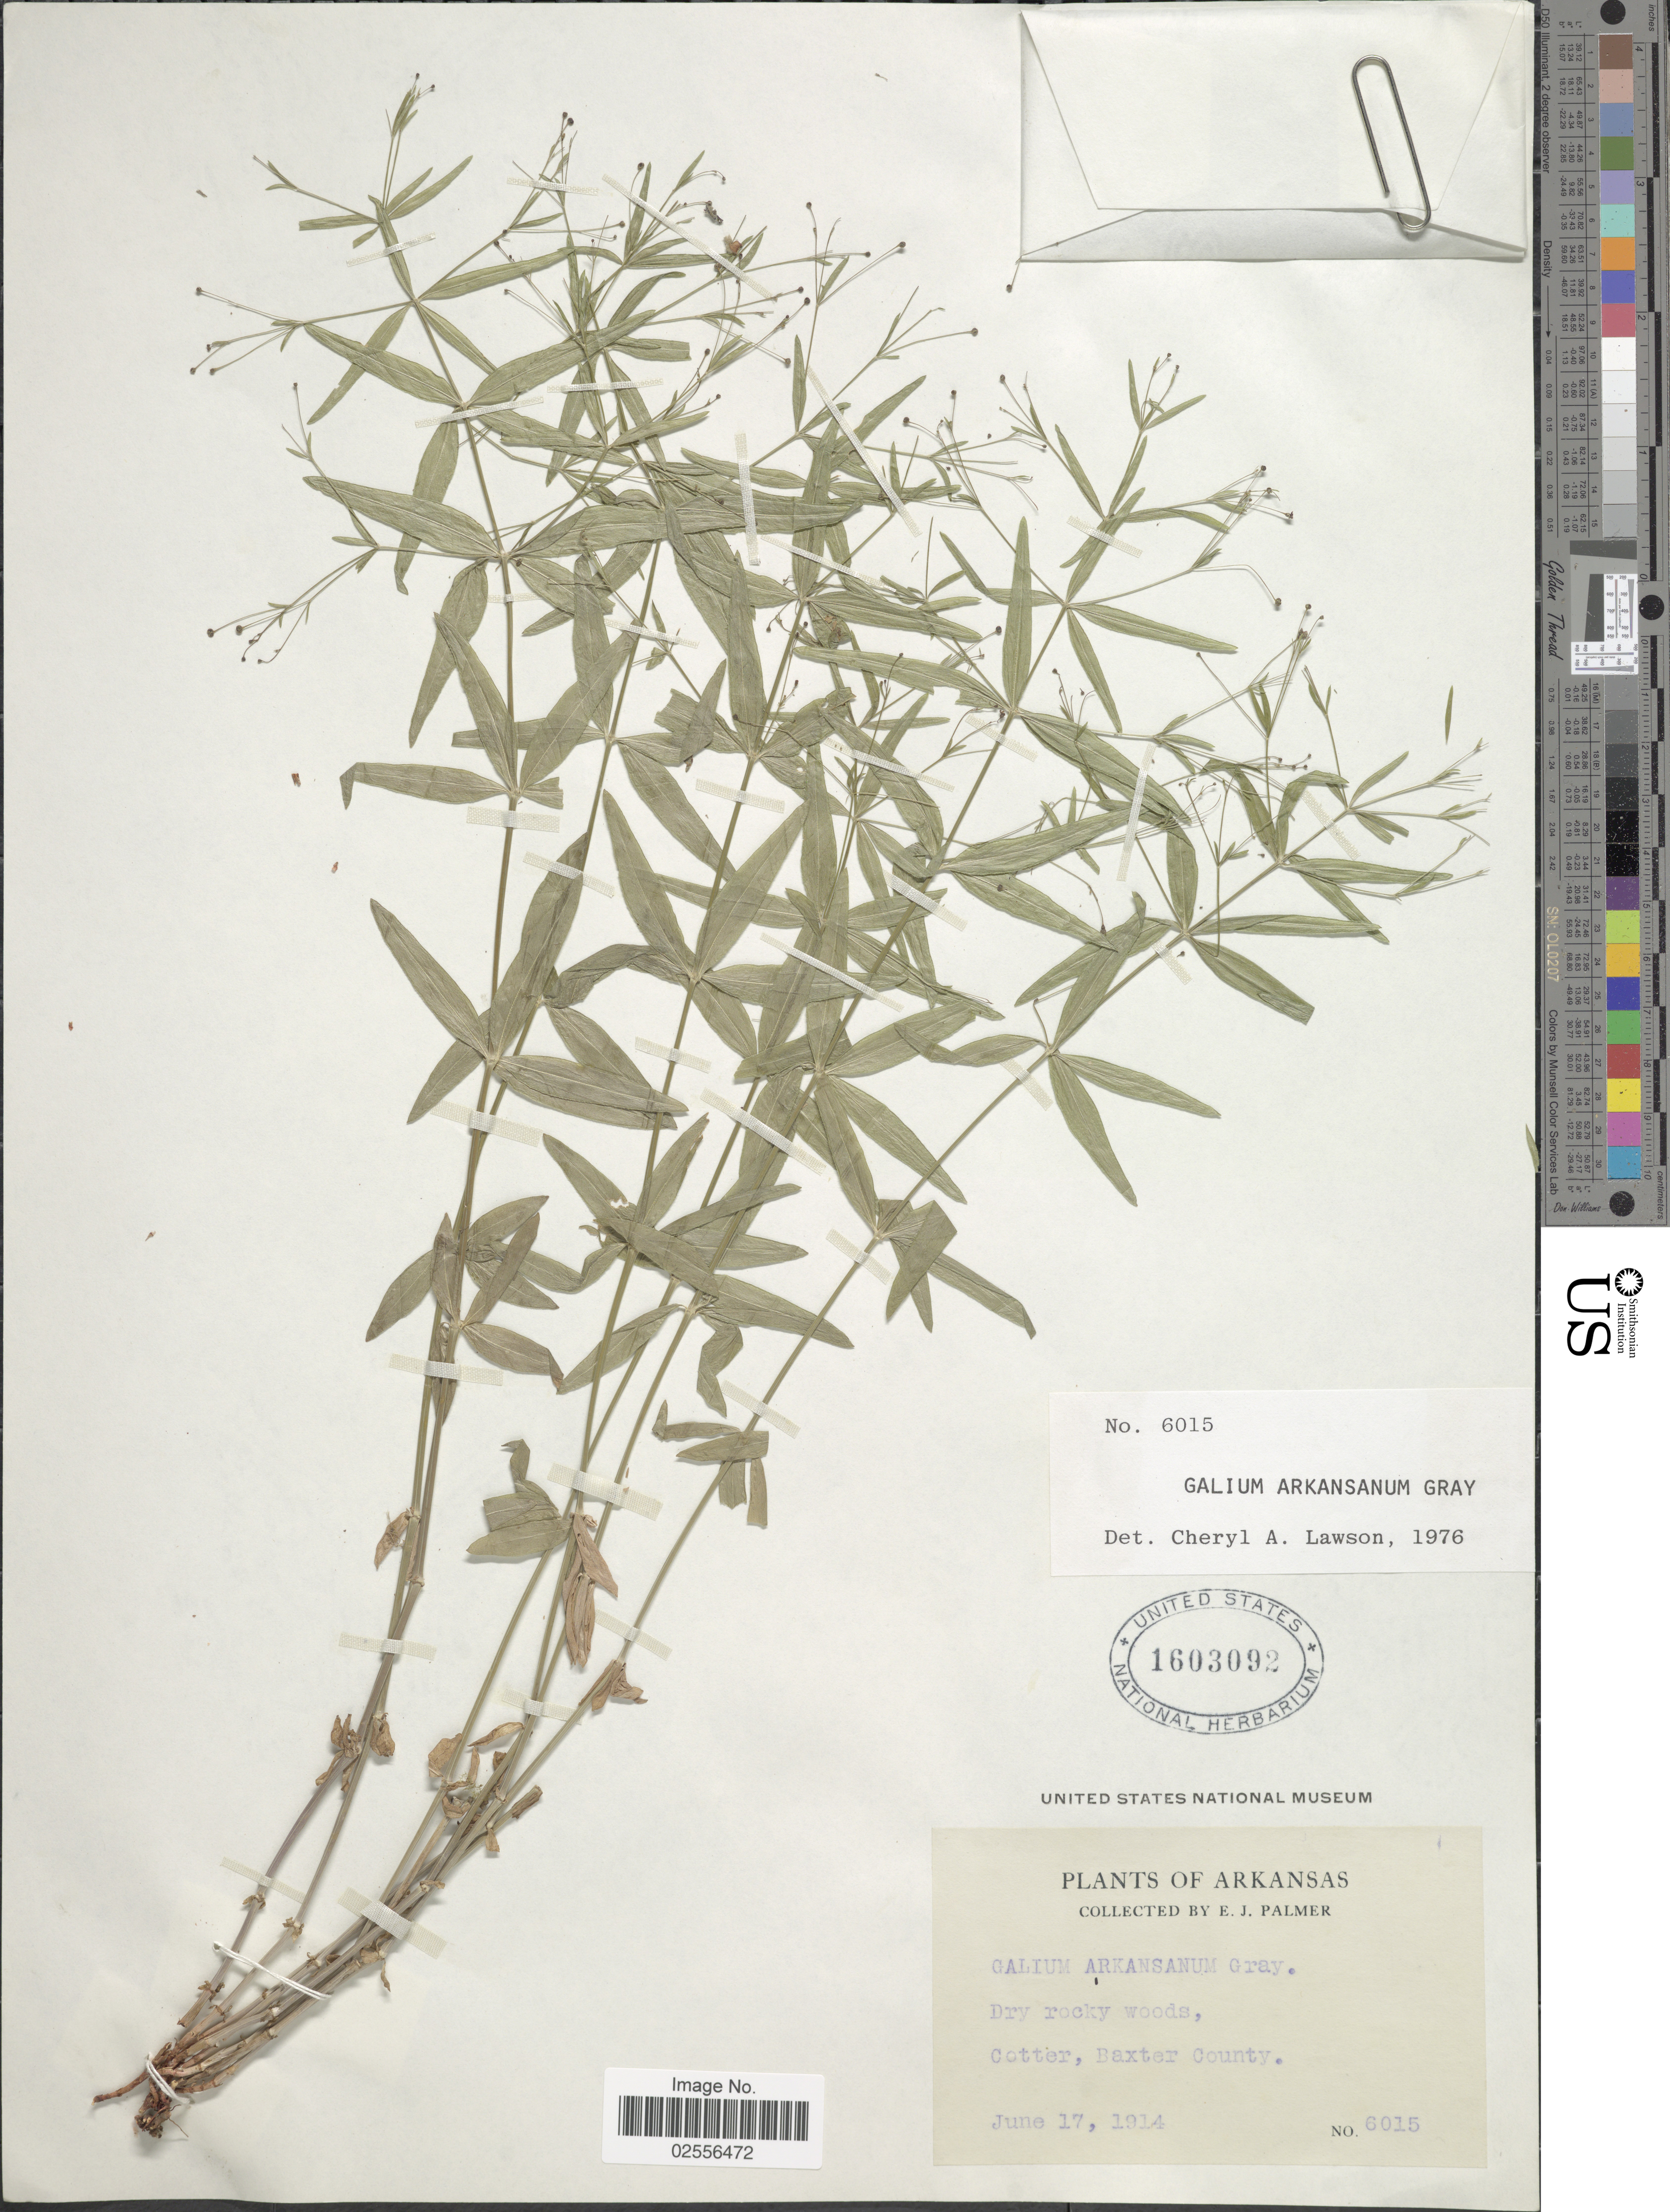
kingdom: Plantae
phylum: Tracheophyta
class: Magnoliopsida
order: Gentianales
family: Rubiaceae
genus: Galium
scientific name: Galium arkansanum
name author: A. Gray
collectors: E. J. Palmer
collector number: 6015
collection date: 1914-06-17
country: United States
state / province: Arkansas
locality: Dry rocky woods, Cotter, Baxter County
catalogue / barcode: US 1603092